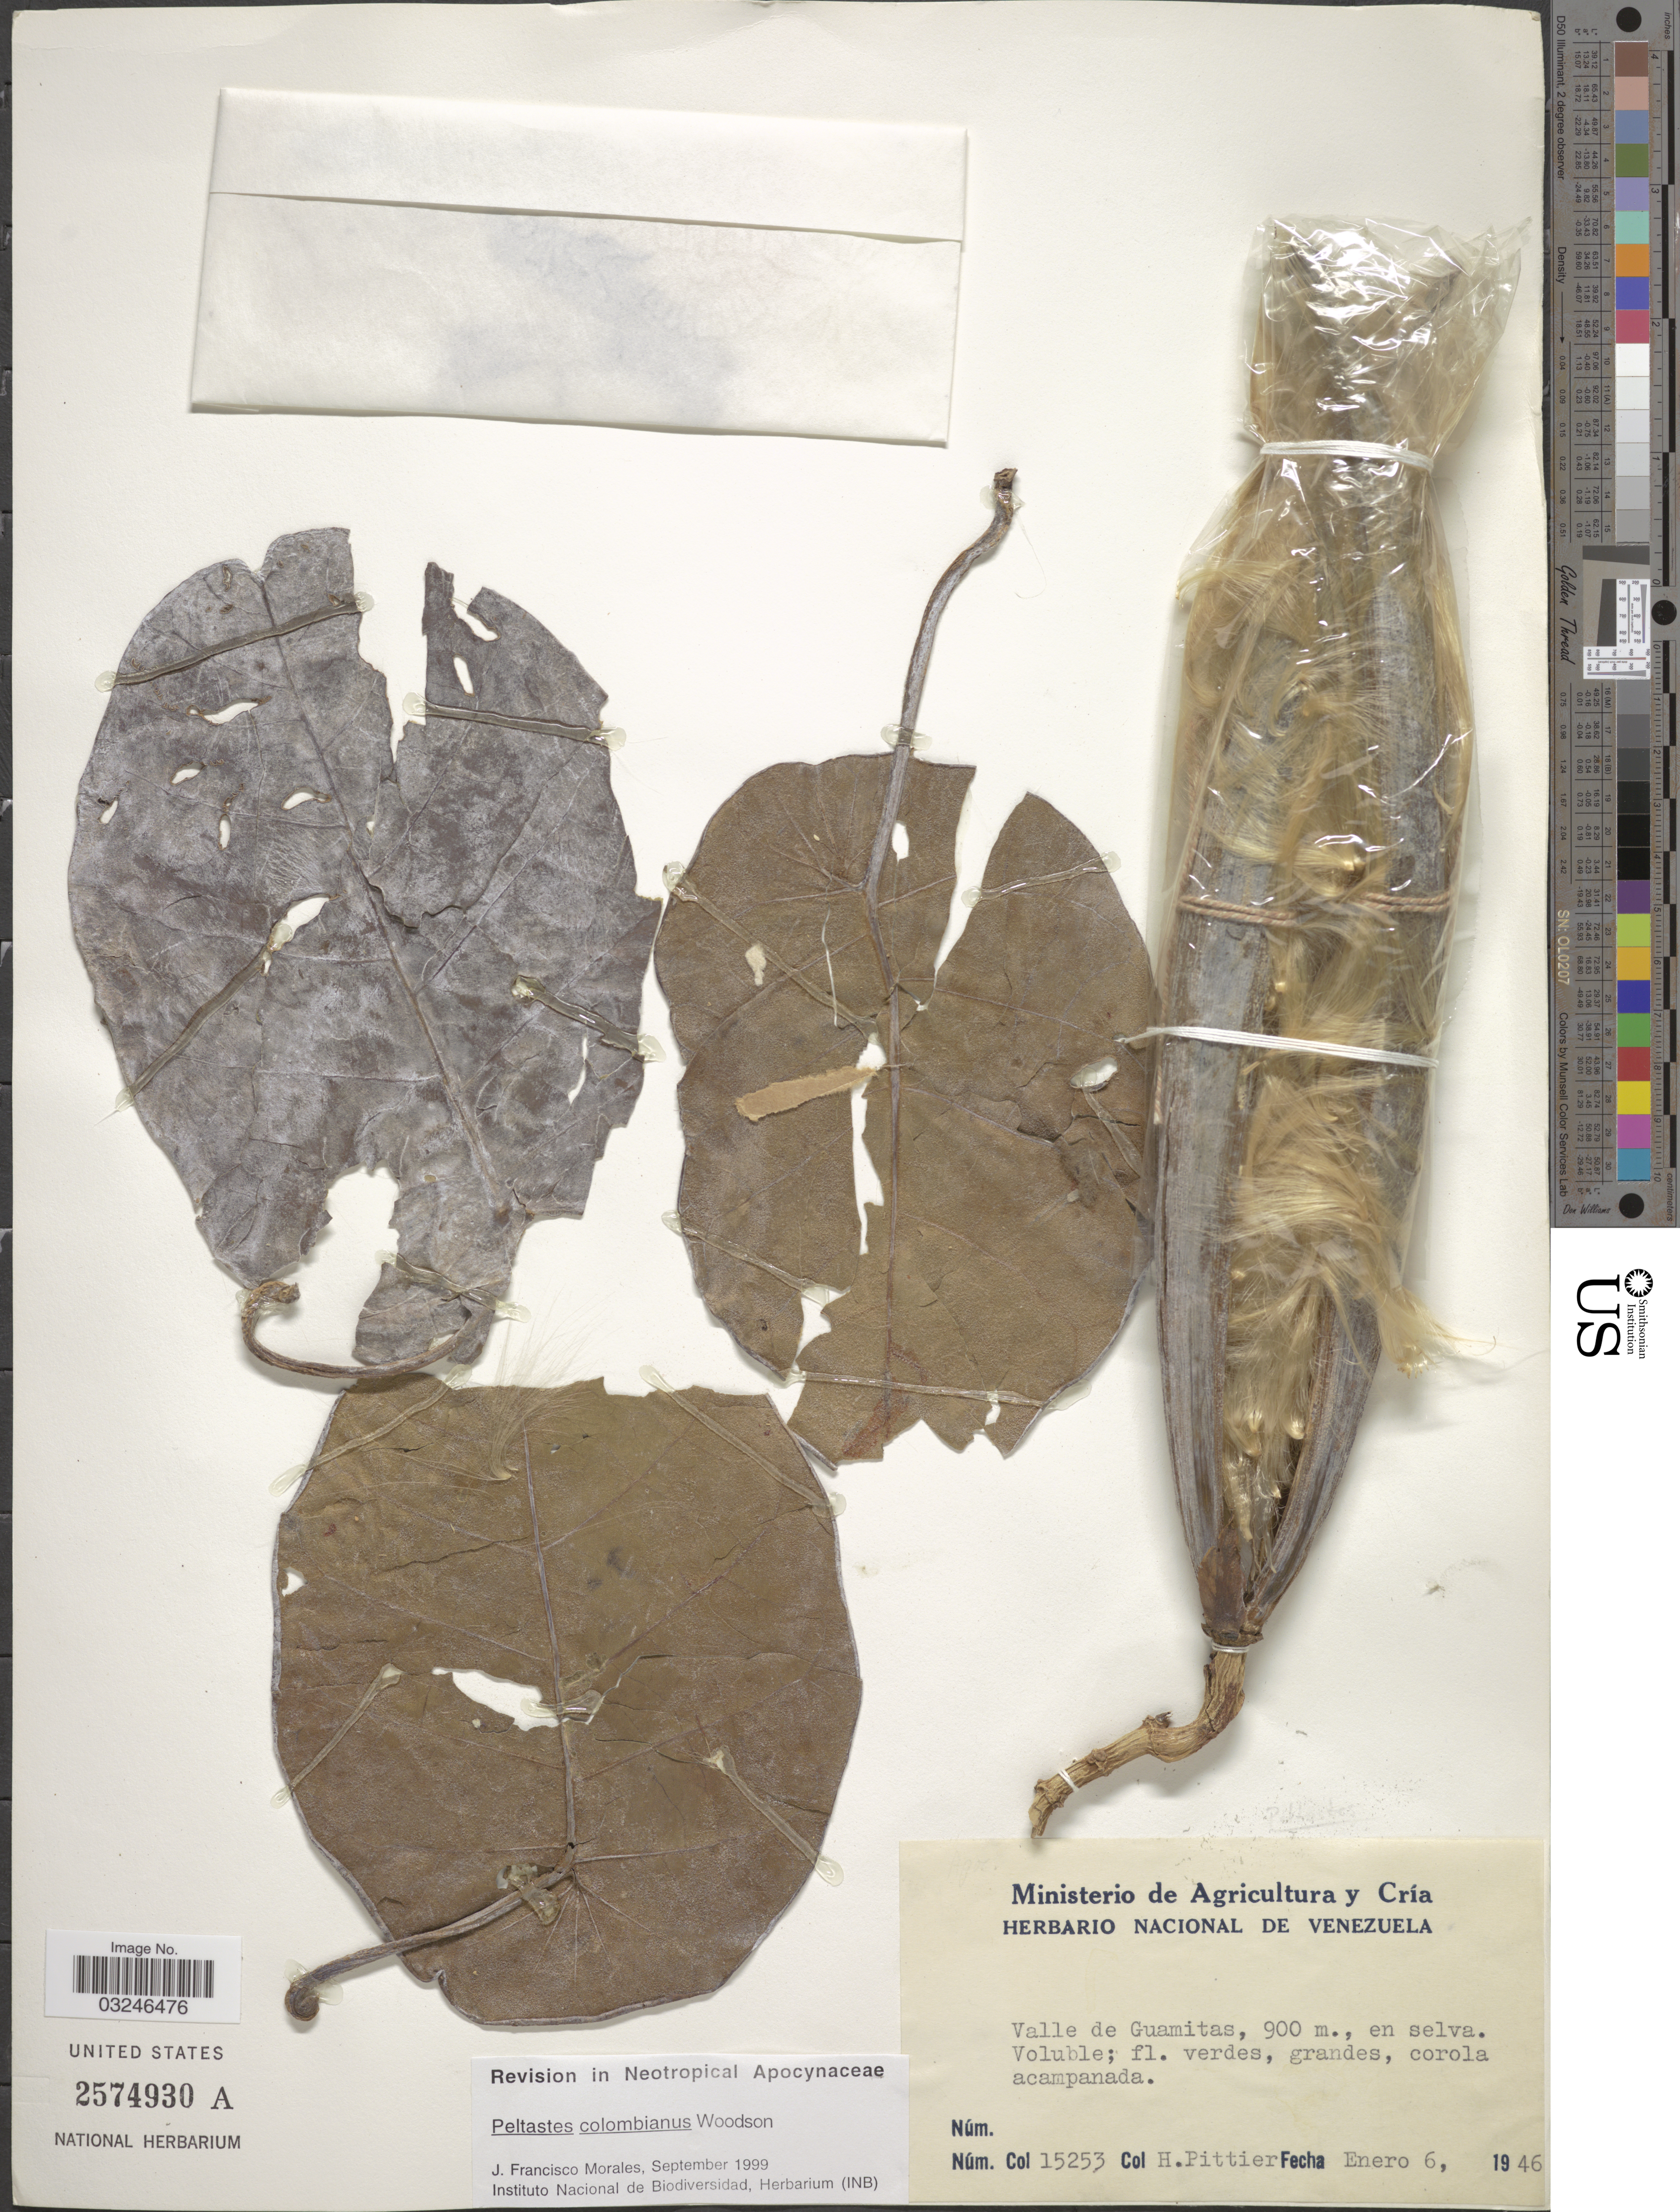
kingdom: Plantae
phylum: Tracheophyta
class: Magnoliopsida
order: Gentianales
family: Apocynaceae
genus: Peltastes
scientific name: Peltastes colombianus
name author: Woodson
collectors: H. F. Pittier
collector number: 15253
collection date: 1946-01-06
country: Venezuela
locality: Valle de Guamitas, en selva.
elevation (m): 900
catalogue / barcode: US 2574930A